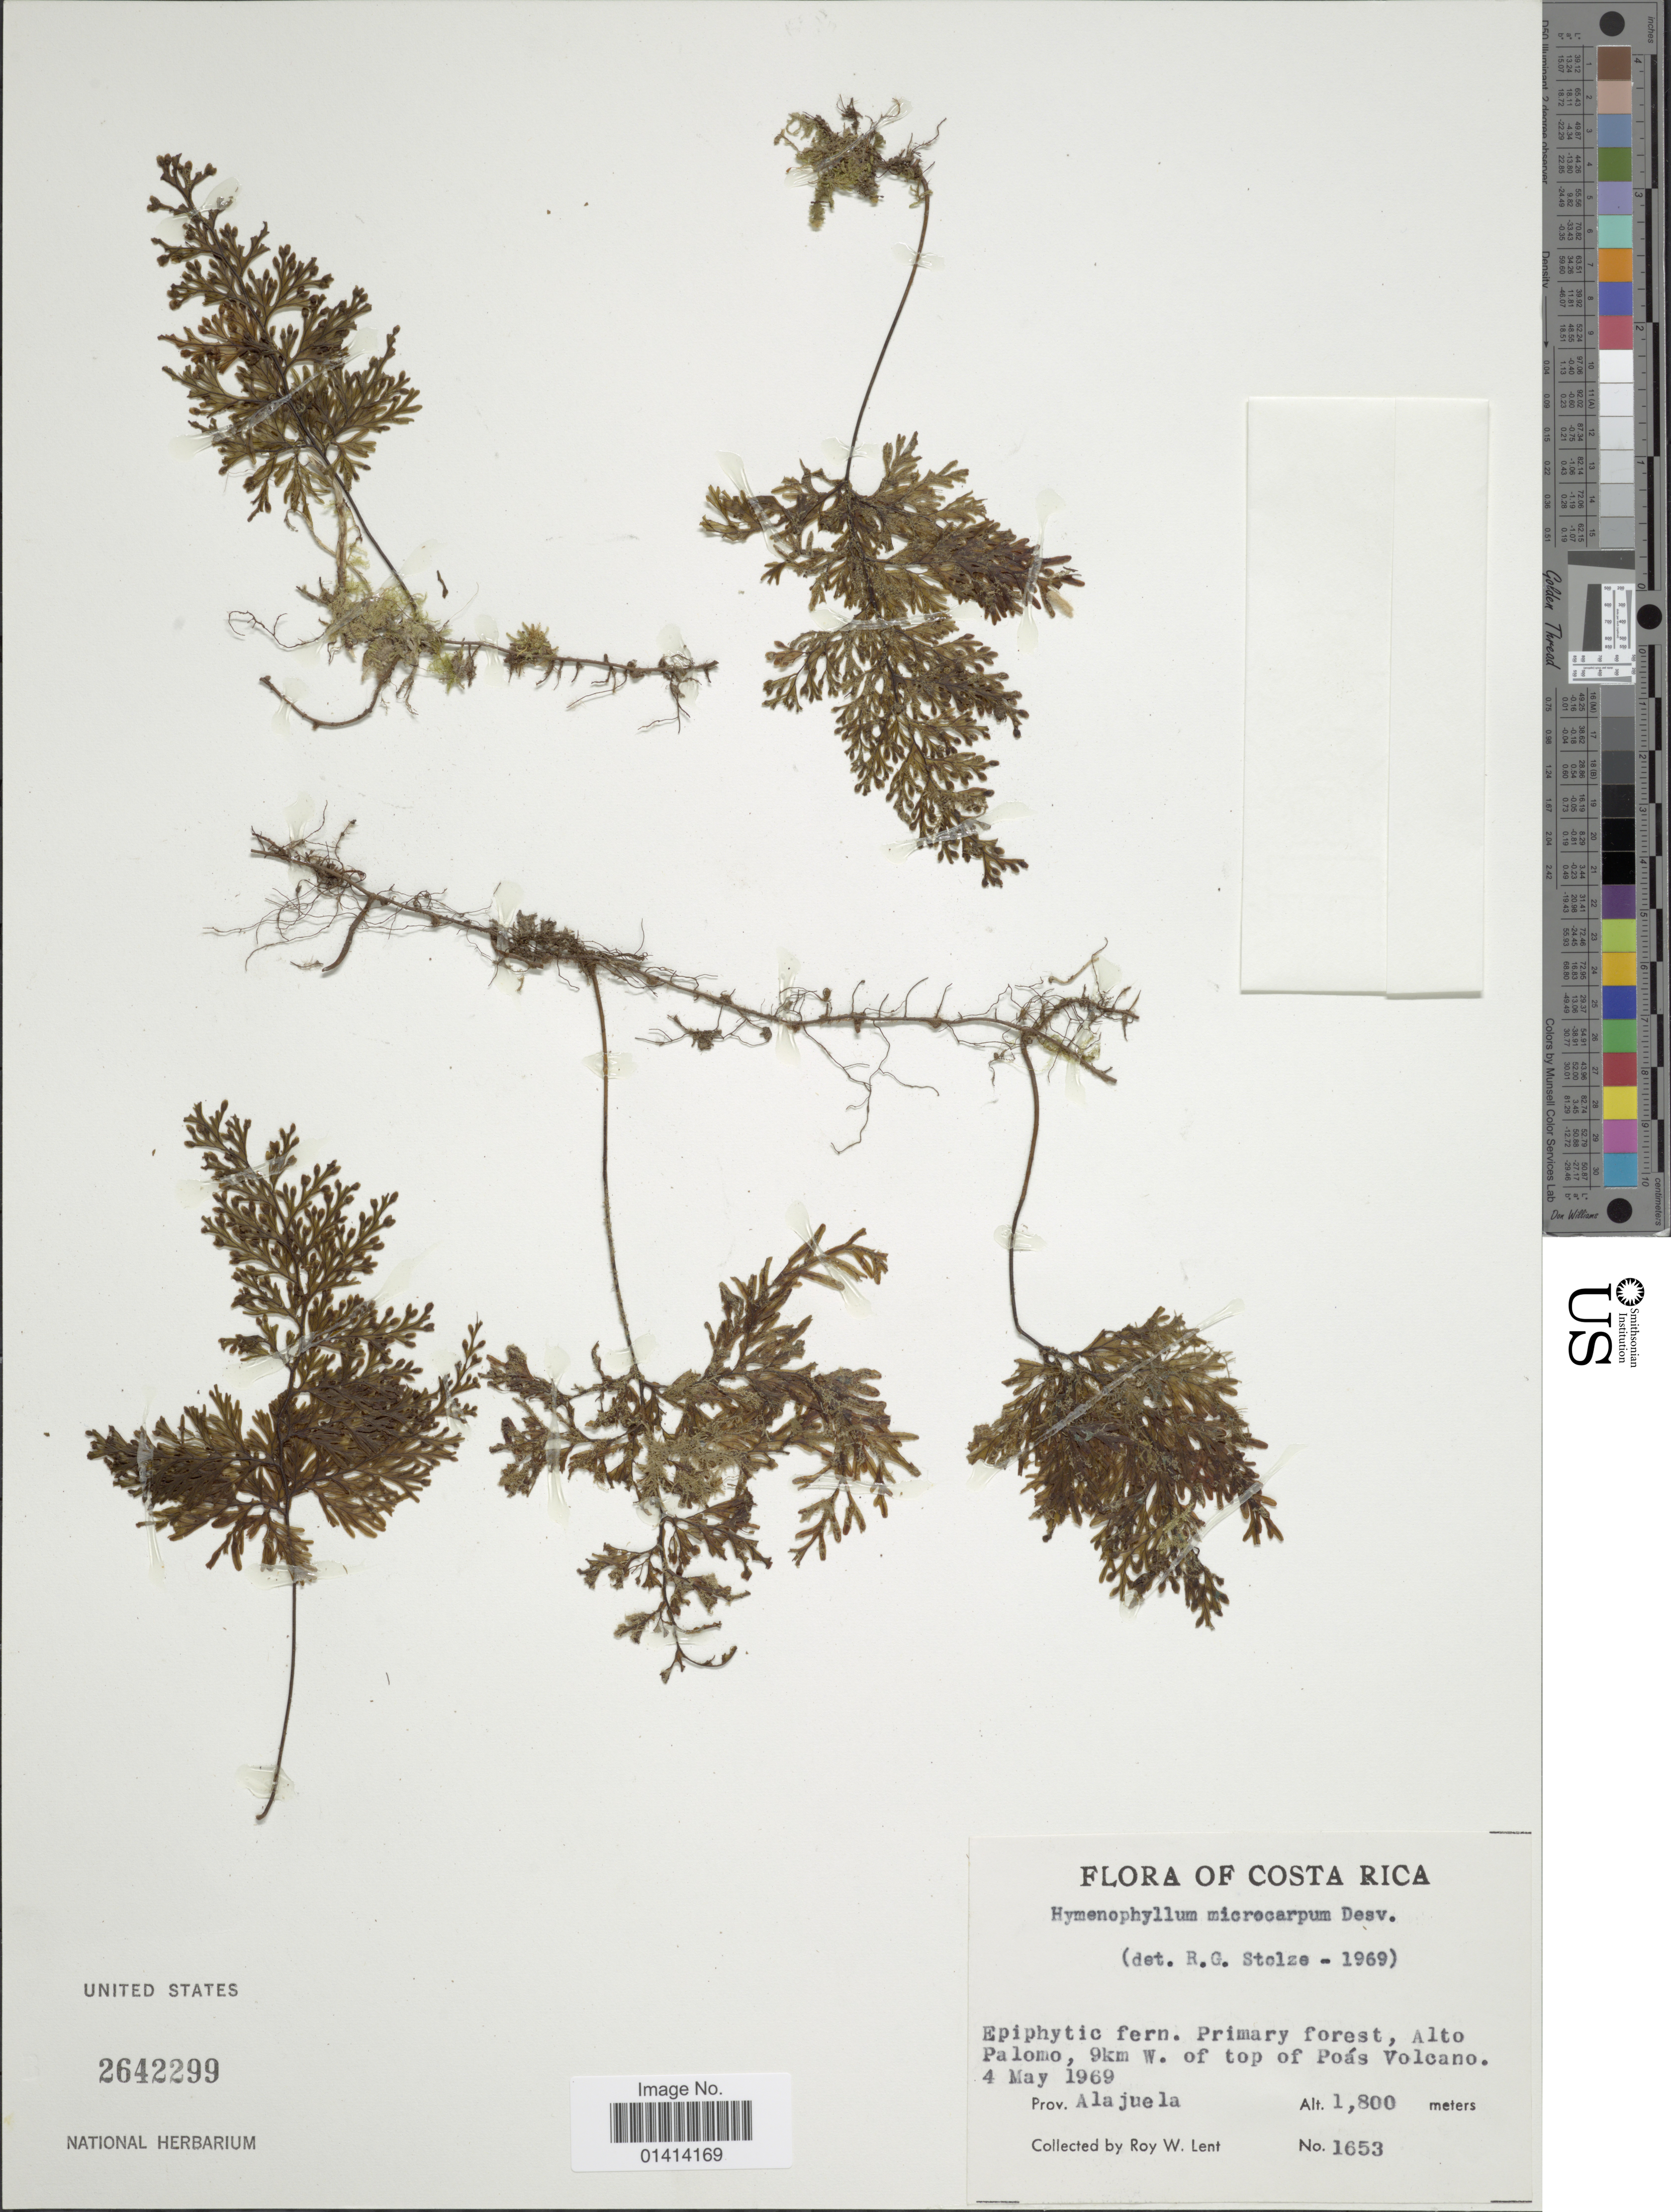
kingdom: Plantae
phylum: Tracheophyta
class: Polypodiopsida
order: Hymenophyllales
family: Hymenophyllaceae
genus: Hymenophyllum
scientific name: Hymenophyllum microcarpum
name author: (Desv.) Lellinger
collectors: R. W. Lent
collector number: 1653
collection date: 1969-05-04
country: Costa Rica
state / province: Alajuela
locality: Alto Palomo, 9km W of top Poás Volcano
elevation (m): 1800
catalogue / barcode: US 2642299